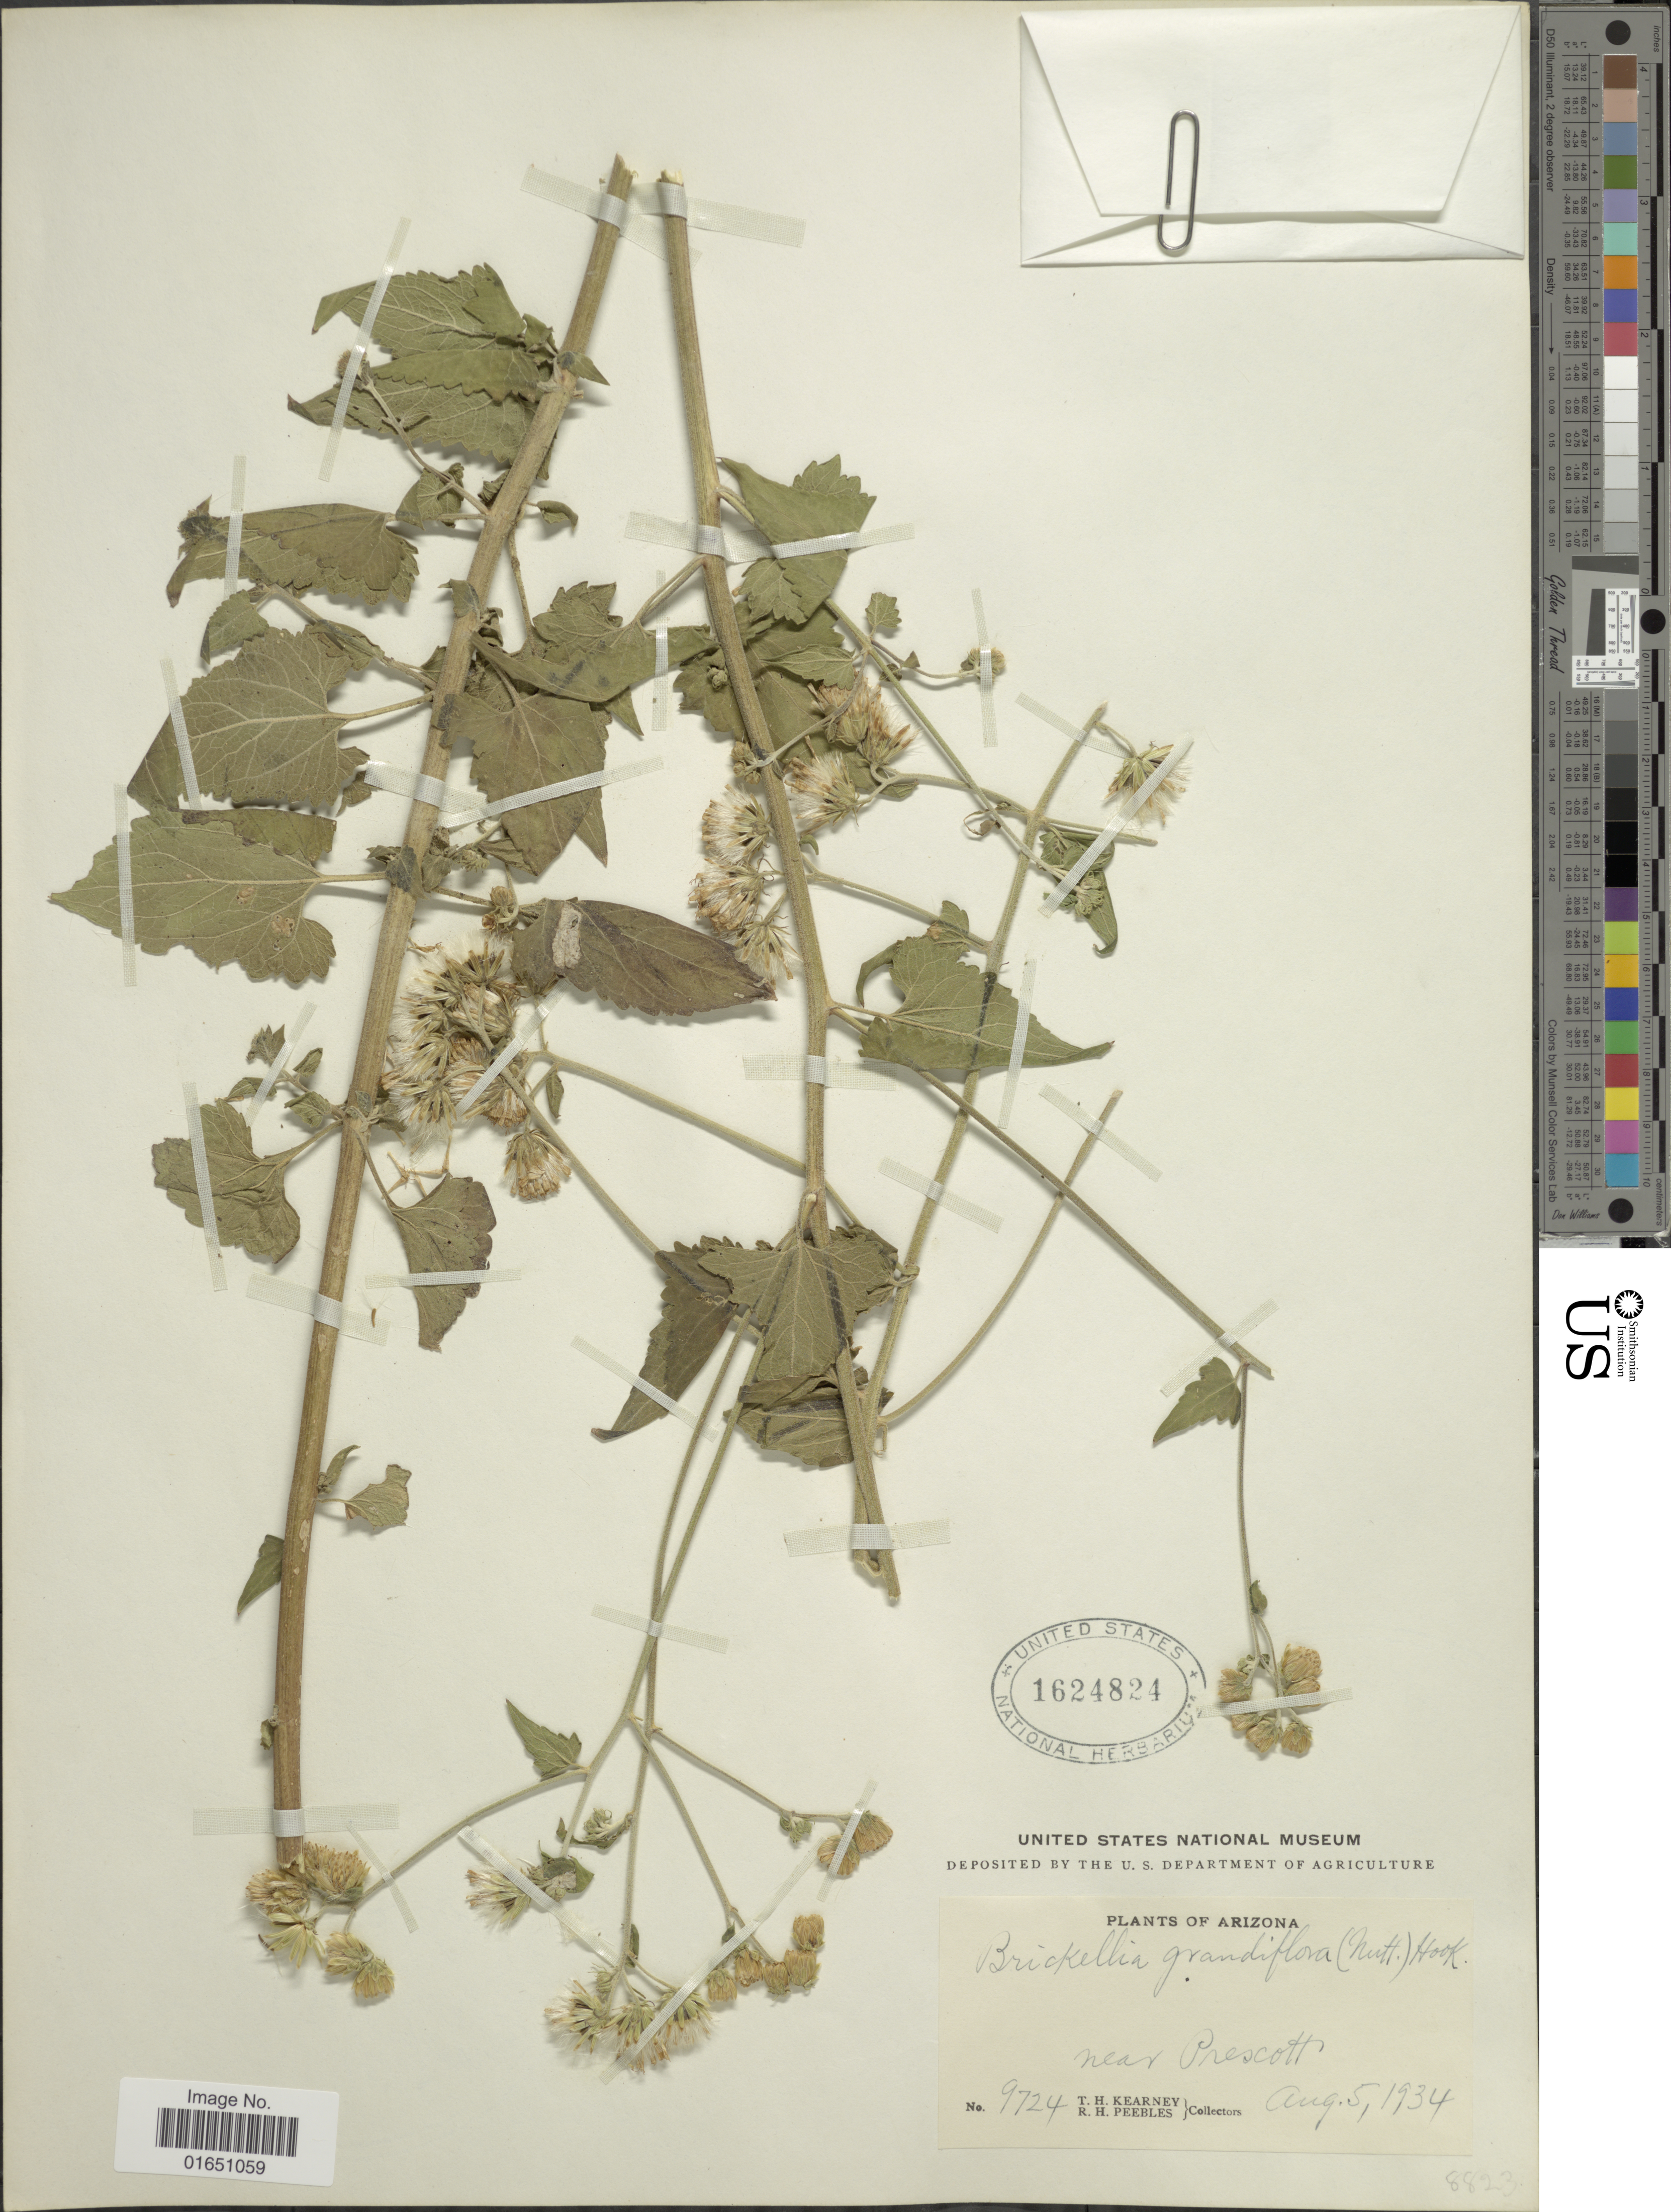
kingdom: Plantae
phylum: Tracheophyta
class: Magnoliopsida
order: Asterales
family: Asteraceae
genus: Brickellia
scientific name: Brickellia grandiflora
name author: (Hook.) Nutt.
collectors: T. H. Kearney & R. H. Peebles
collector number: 9724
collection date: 1934-08-05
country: United States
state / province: Arizona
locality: Near Prescott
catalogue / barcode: US 1624824